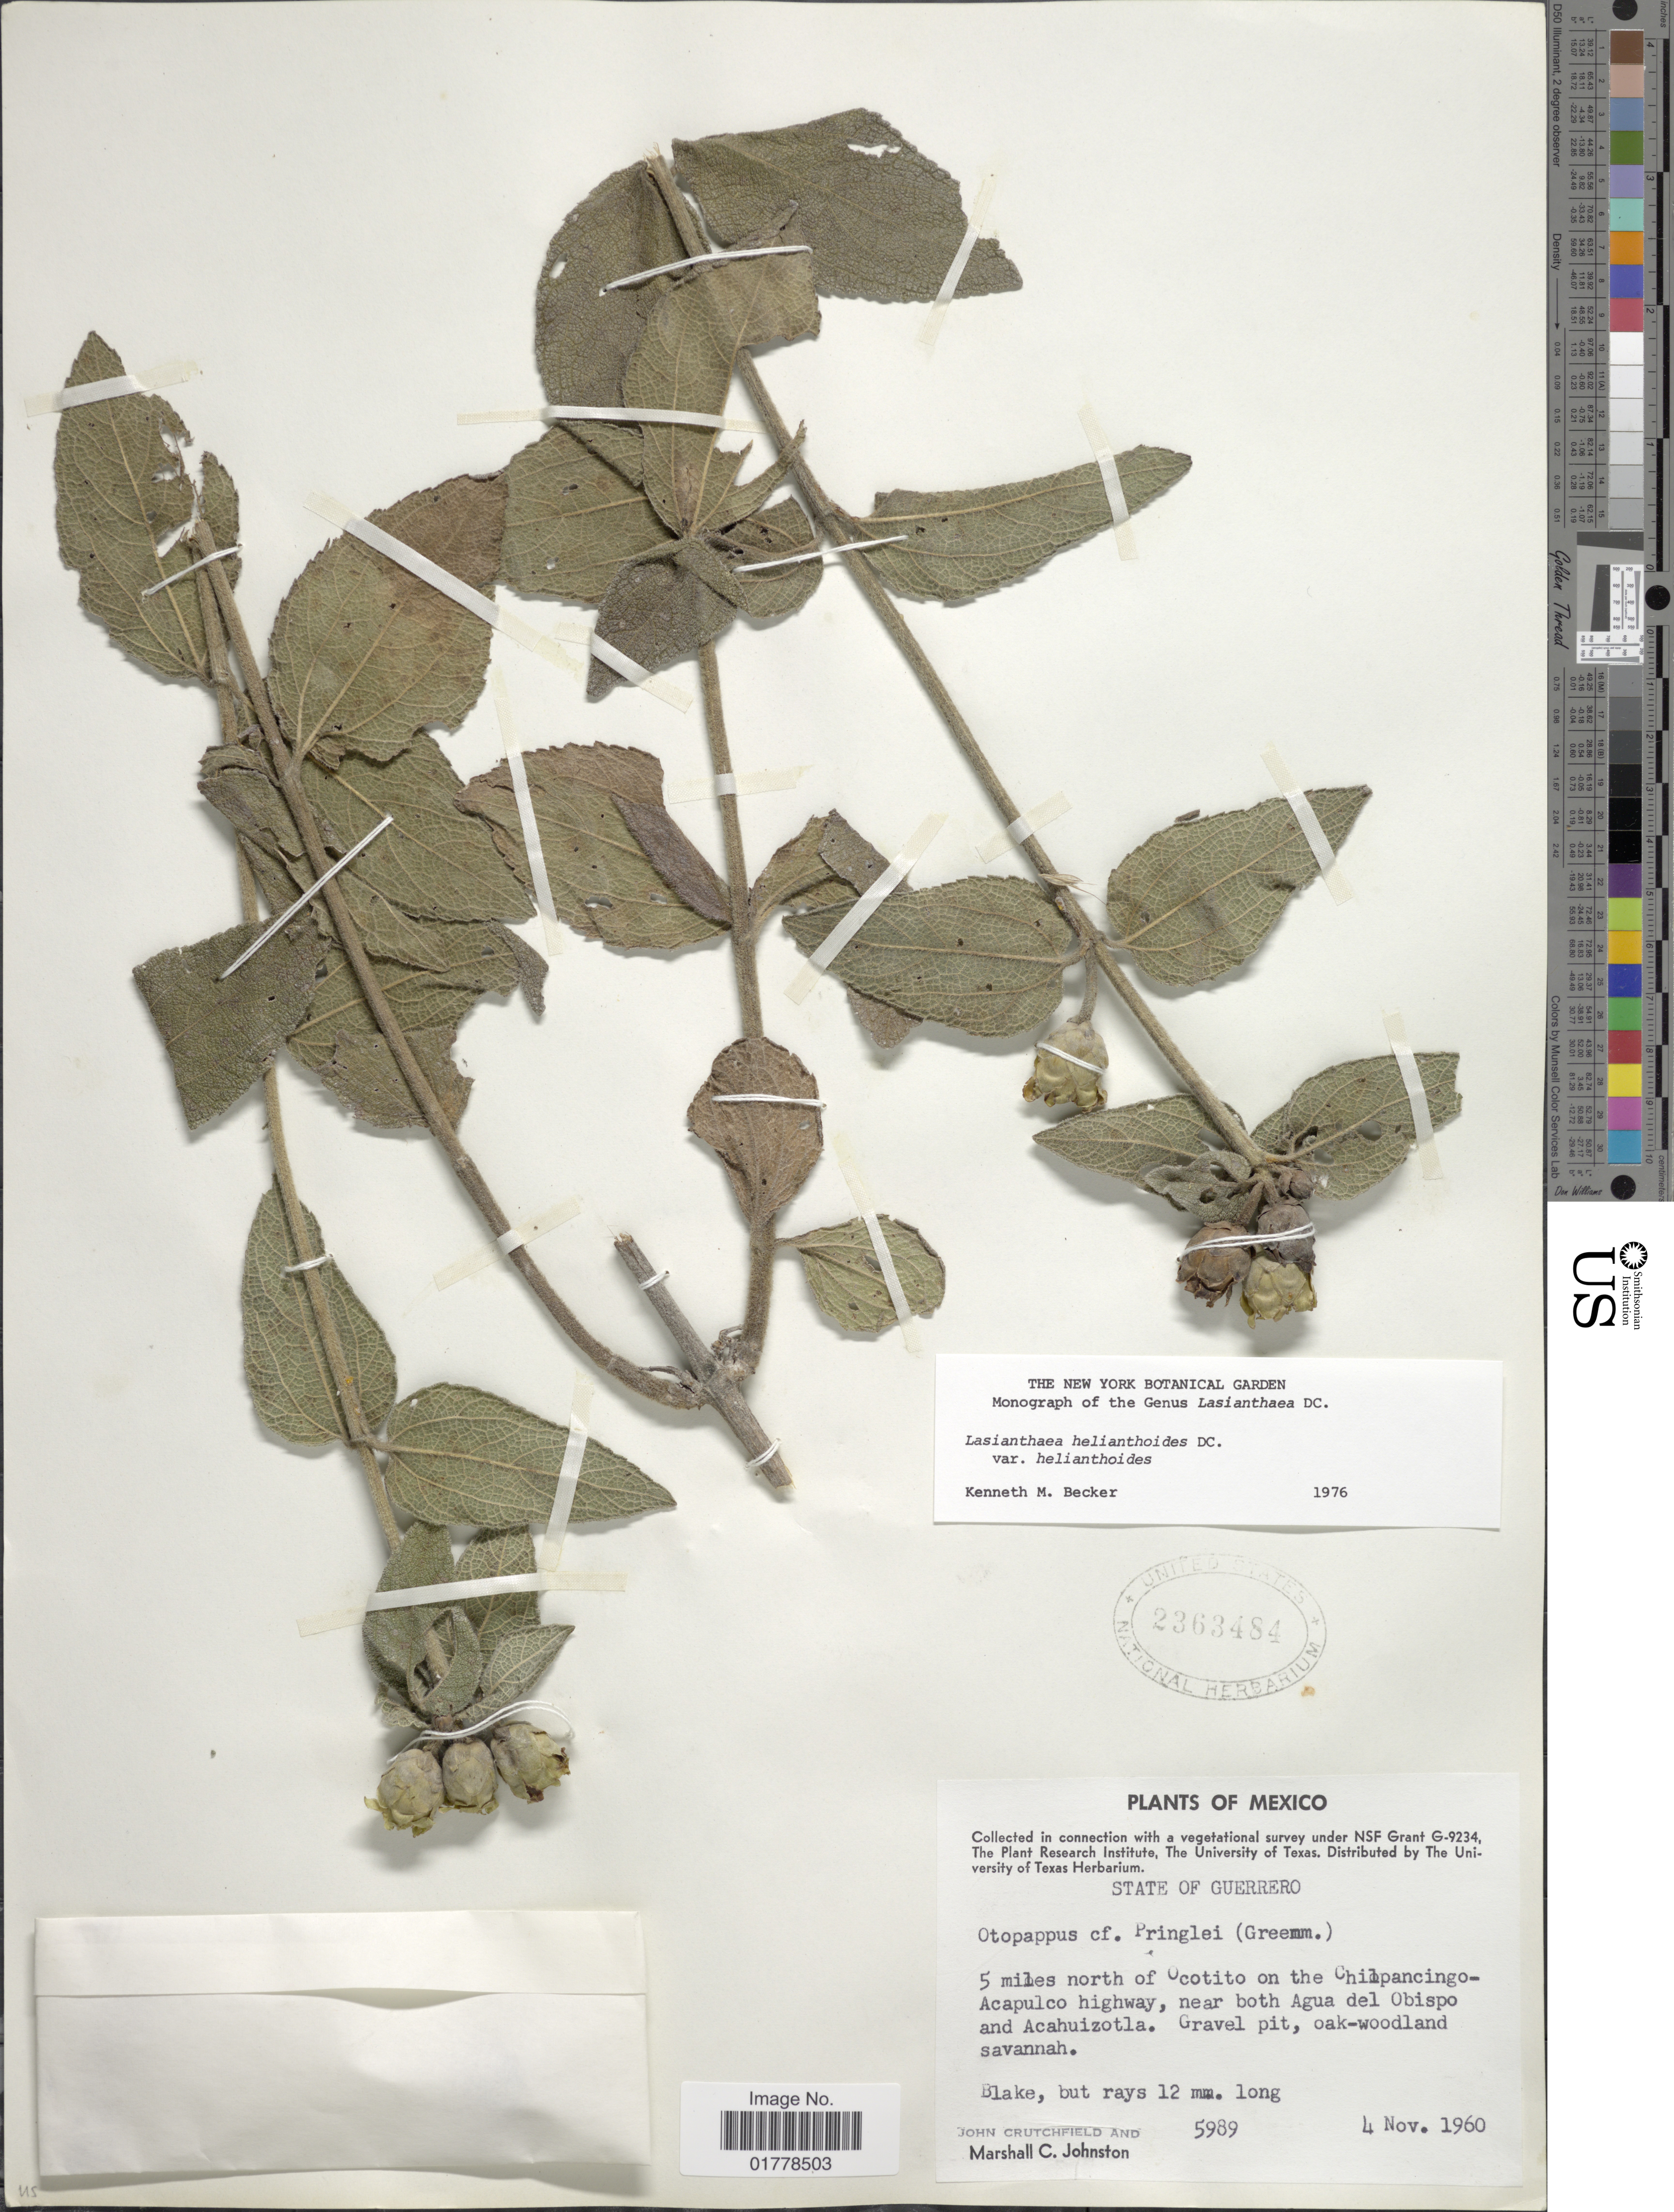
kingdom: Plantae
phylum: Tracheophyta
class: Magnoliopsida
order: Asterales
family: Asteraceae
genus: Lasianthaea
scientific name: Lasianthaea helianthoides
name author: Zucc. & DC.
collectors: J. Crutchfield & M. Johnston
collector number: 5989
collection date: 1960-11-04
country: Mexico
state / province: Guerrero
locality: State of Guerrero. 5 miles north of Ocotito on the Chilpancingo-Acapulco highway, near borth Agua del Obispo and Acahuizotla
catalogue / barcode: US 2363484